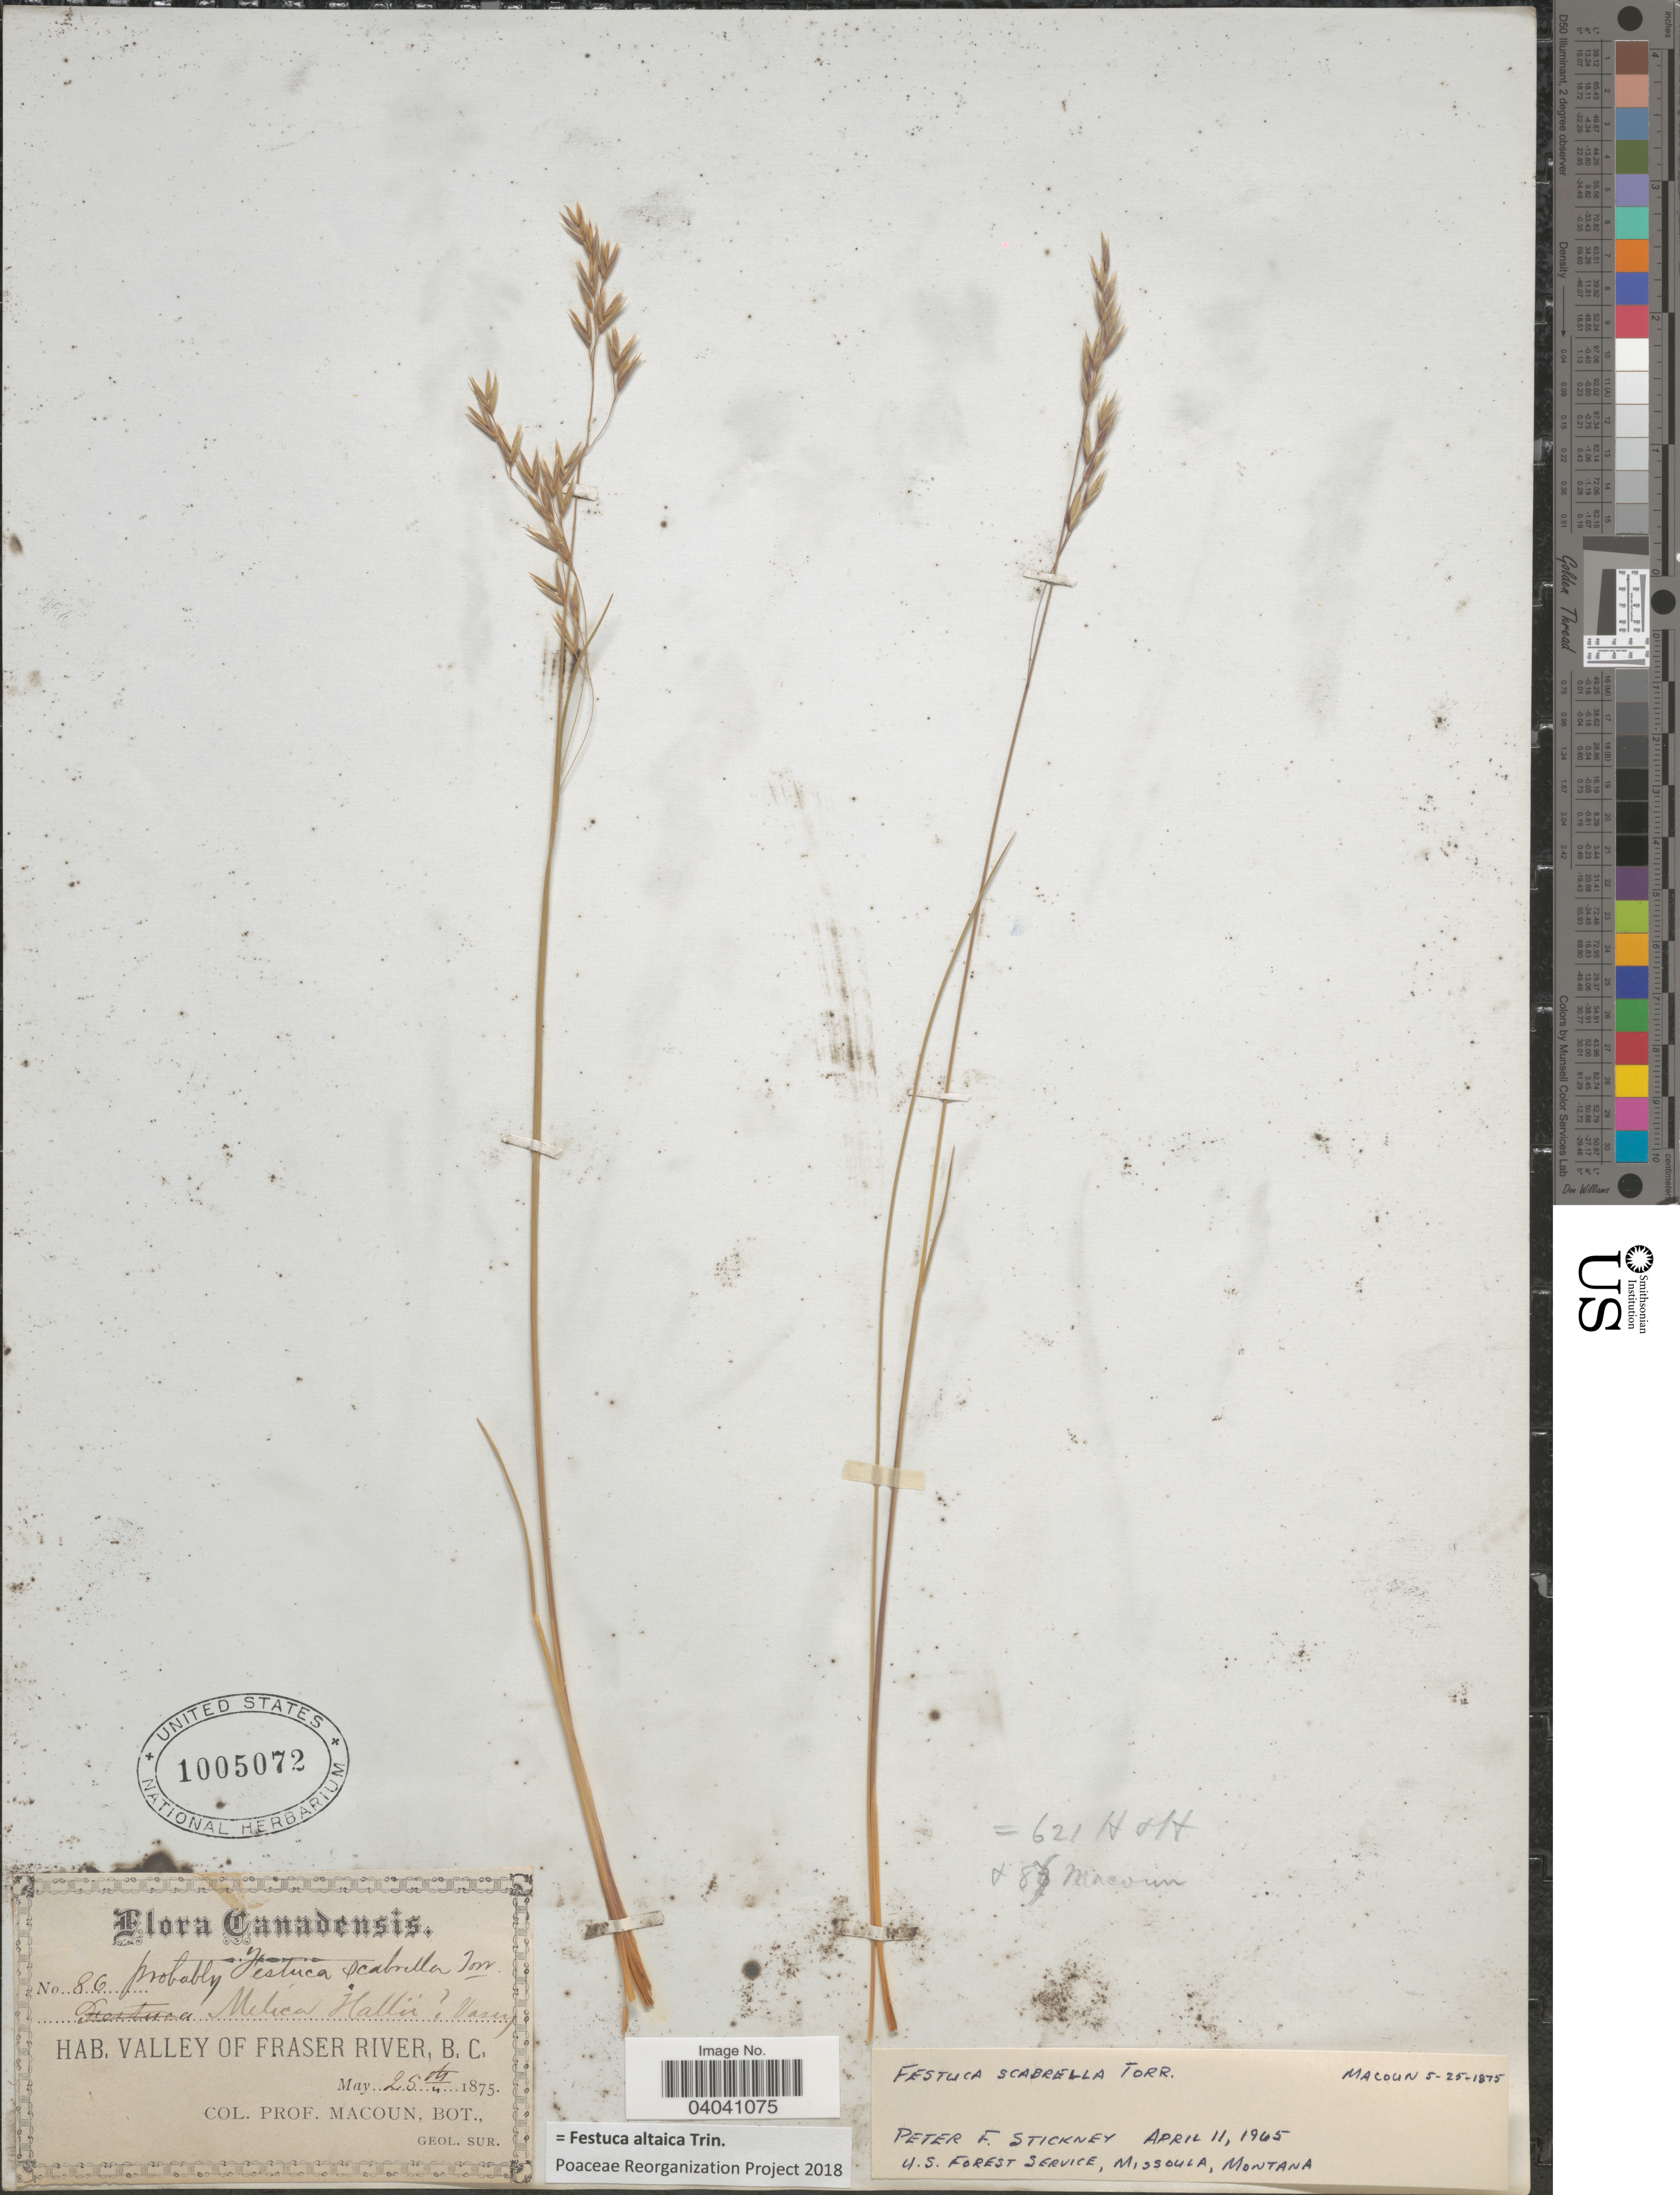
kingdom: Plantae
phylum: Tracheophyta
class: Liliopsida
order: Poales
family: Poaceae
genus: Festuca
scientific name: Festuca altaica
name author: Trin.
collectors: -- Macoun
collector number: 86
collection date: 1875-05-25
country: Canada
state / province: British Columbia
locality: Valley of Fraser River.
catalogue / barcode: US 1005072